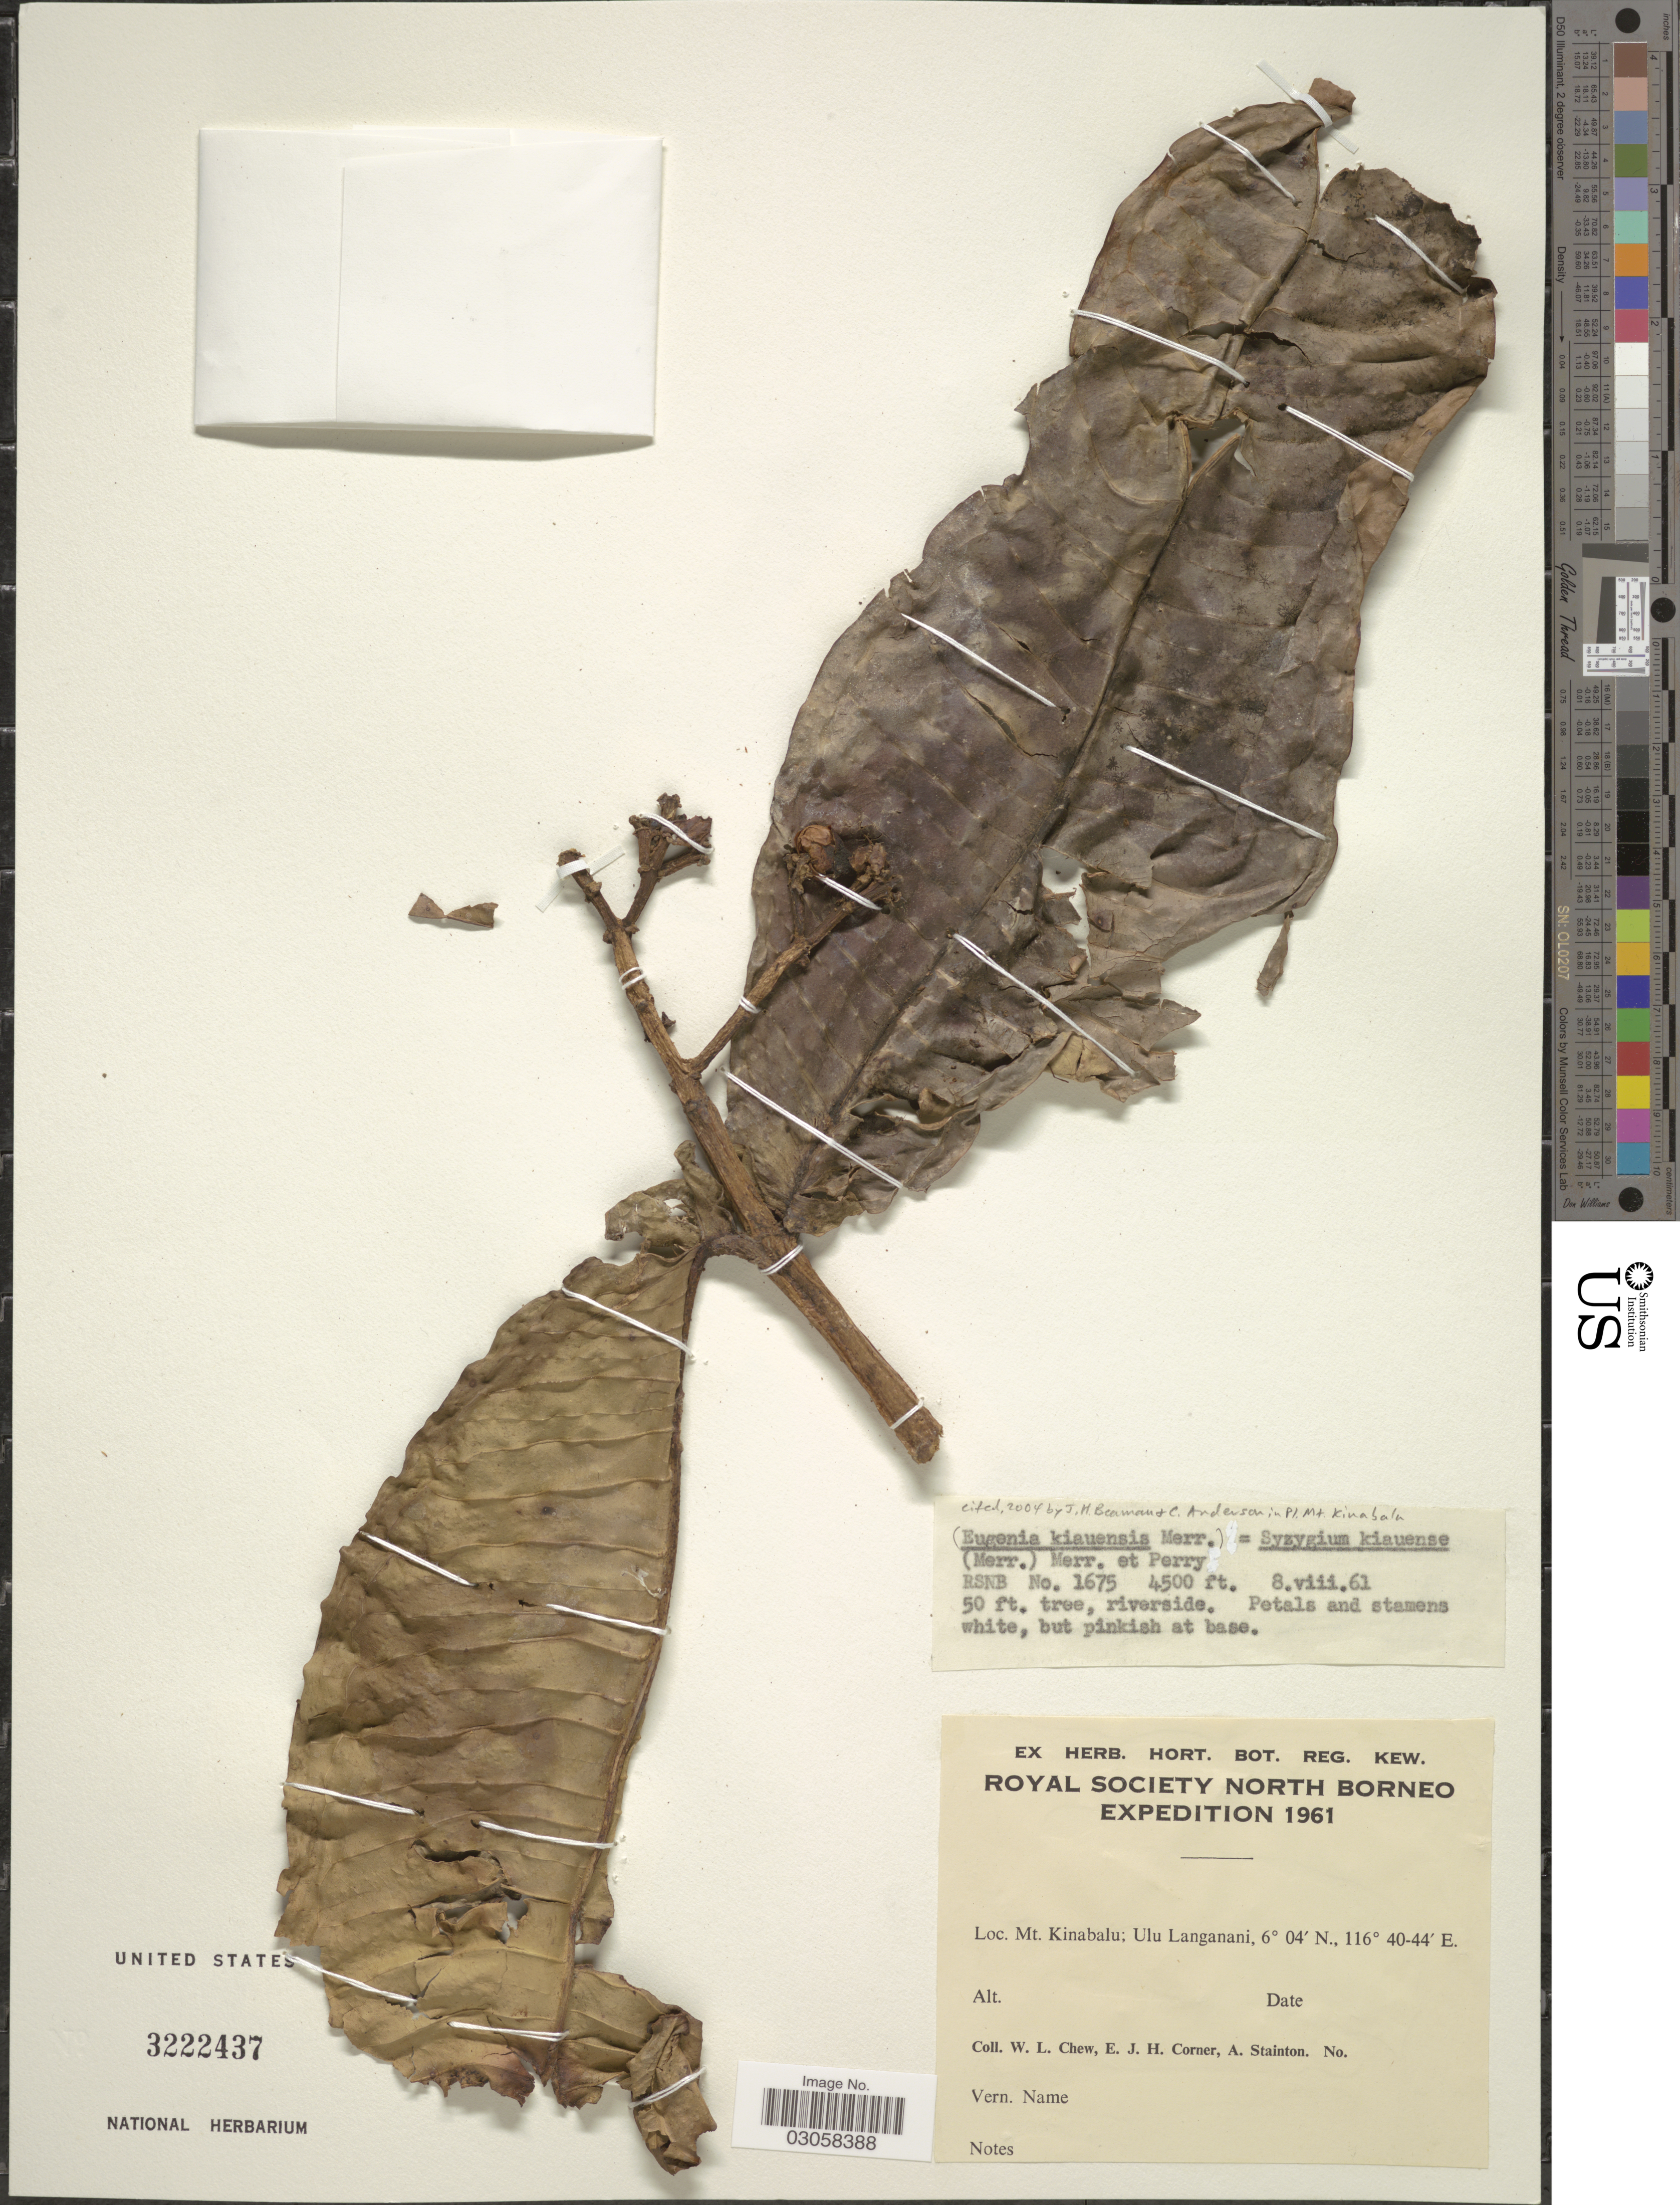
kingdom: Plantae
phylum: Tracheophyta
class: Magnoliopsida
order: Myrtales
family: Myrtaceae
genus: Syzygium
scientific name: Syzygium kiauense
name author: (Merr.) Merr. & L.M. Perry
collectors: W. Chew, E. Corner & A. Stainton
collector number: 1675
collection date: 1961-08-08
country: Malaysia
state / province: Sabah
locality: Mt. Kinabalu; Ulu Langanani.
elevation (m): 1372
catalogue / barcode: US 3222437